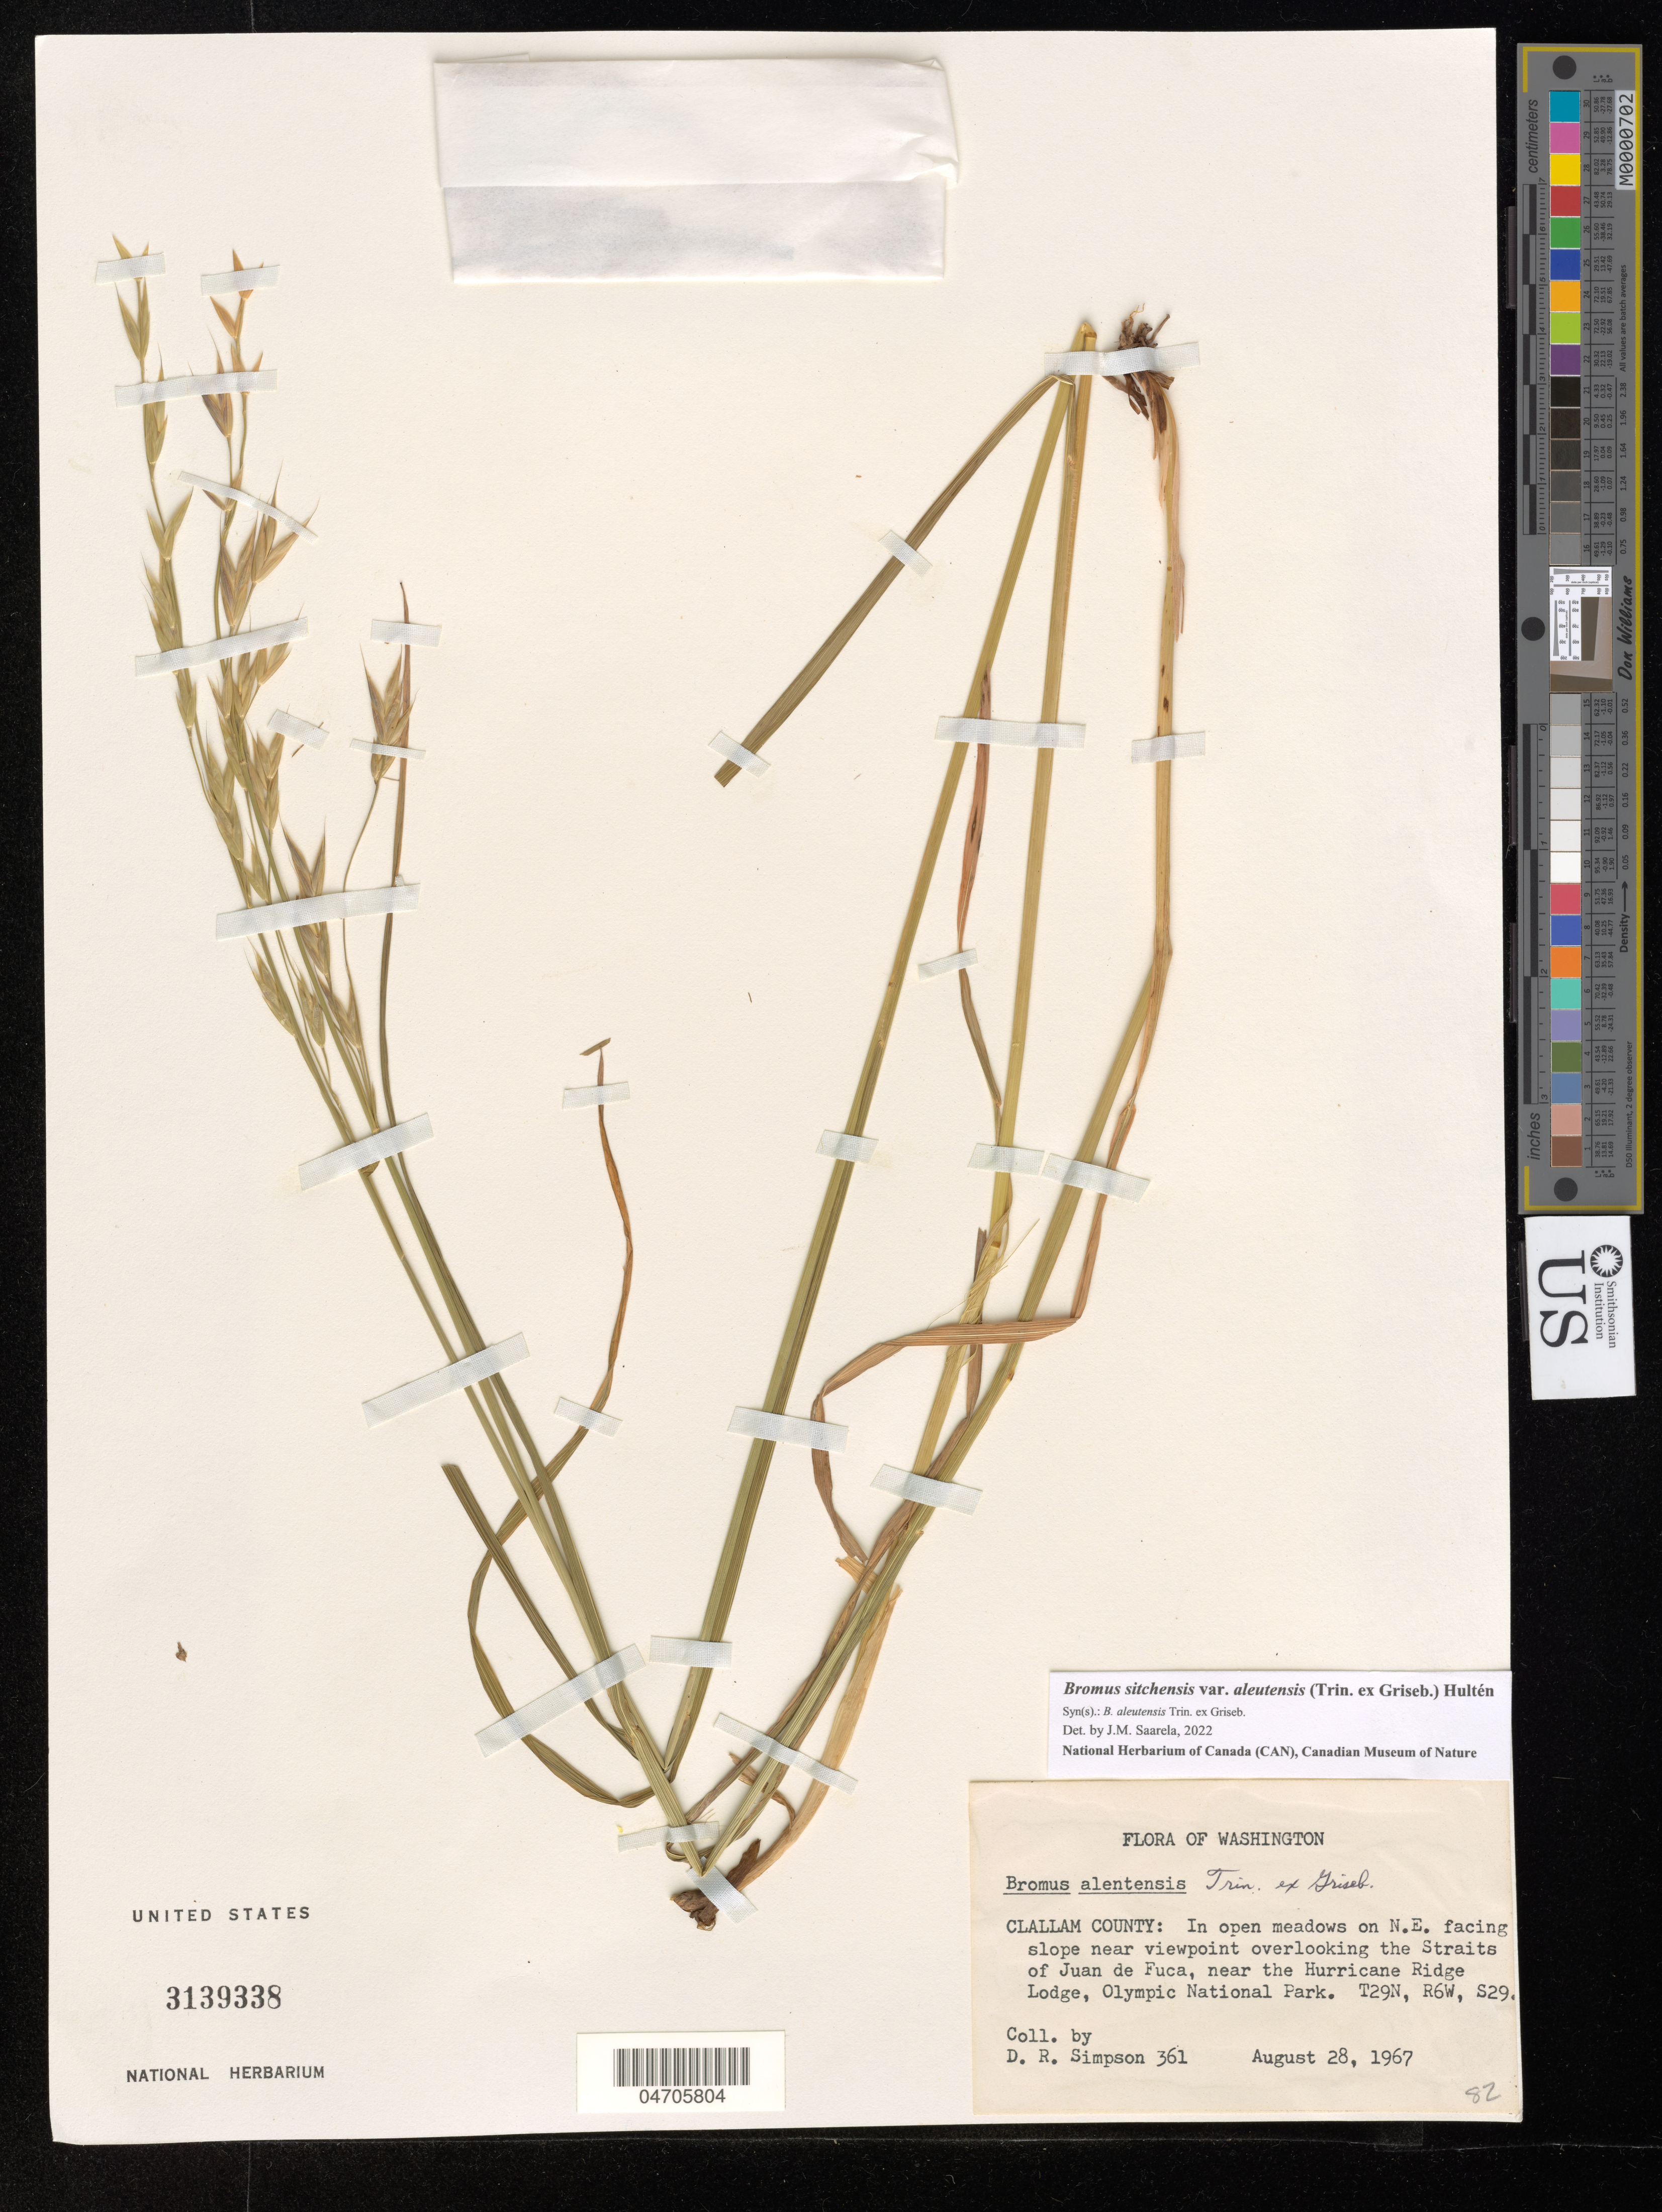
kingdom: Plantae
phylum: Tracheophyta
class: Liliopsida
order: Poales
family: Poaceae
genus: Bromus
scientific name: Bromus aleutensis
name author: Trin. ex Griseb. in Ledeb.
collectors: D. R. Simpson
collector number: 361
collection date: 1967-08-28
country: United States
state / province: Washington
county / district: Clallam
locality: Clallam County: In open meadows on N.E. facing slope near viewpoint overlooking the Straits of Juan de Fuca, near the Hurricane Ridge Lodge, Olympic National Park. T29N, R6W, S29.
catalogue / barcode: US 3139338